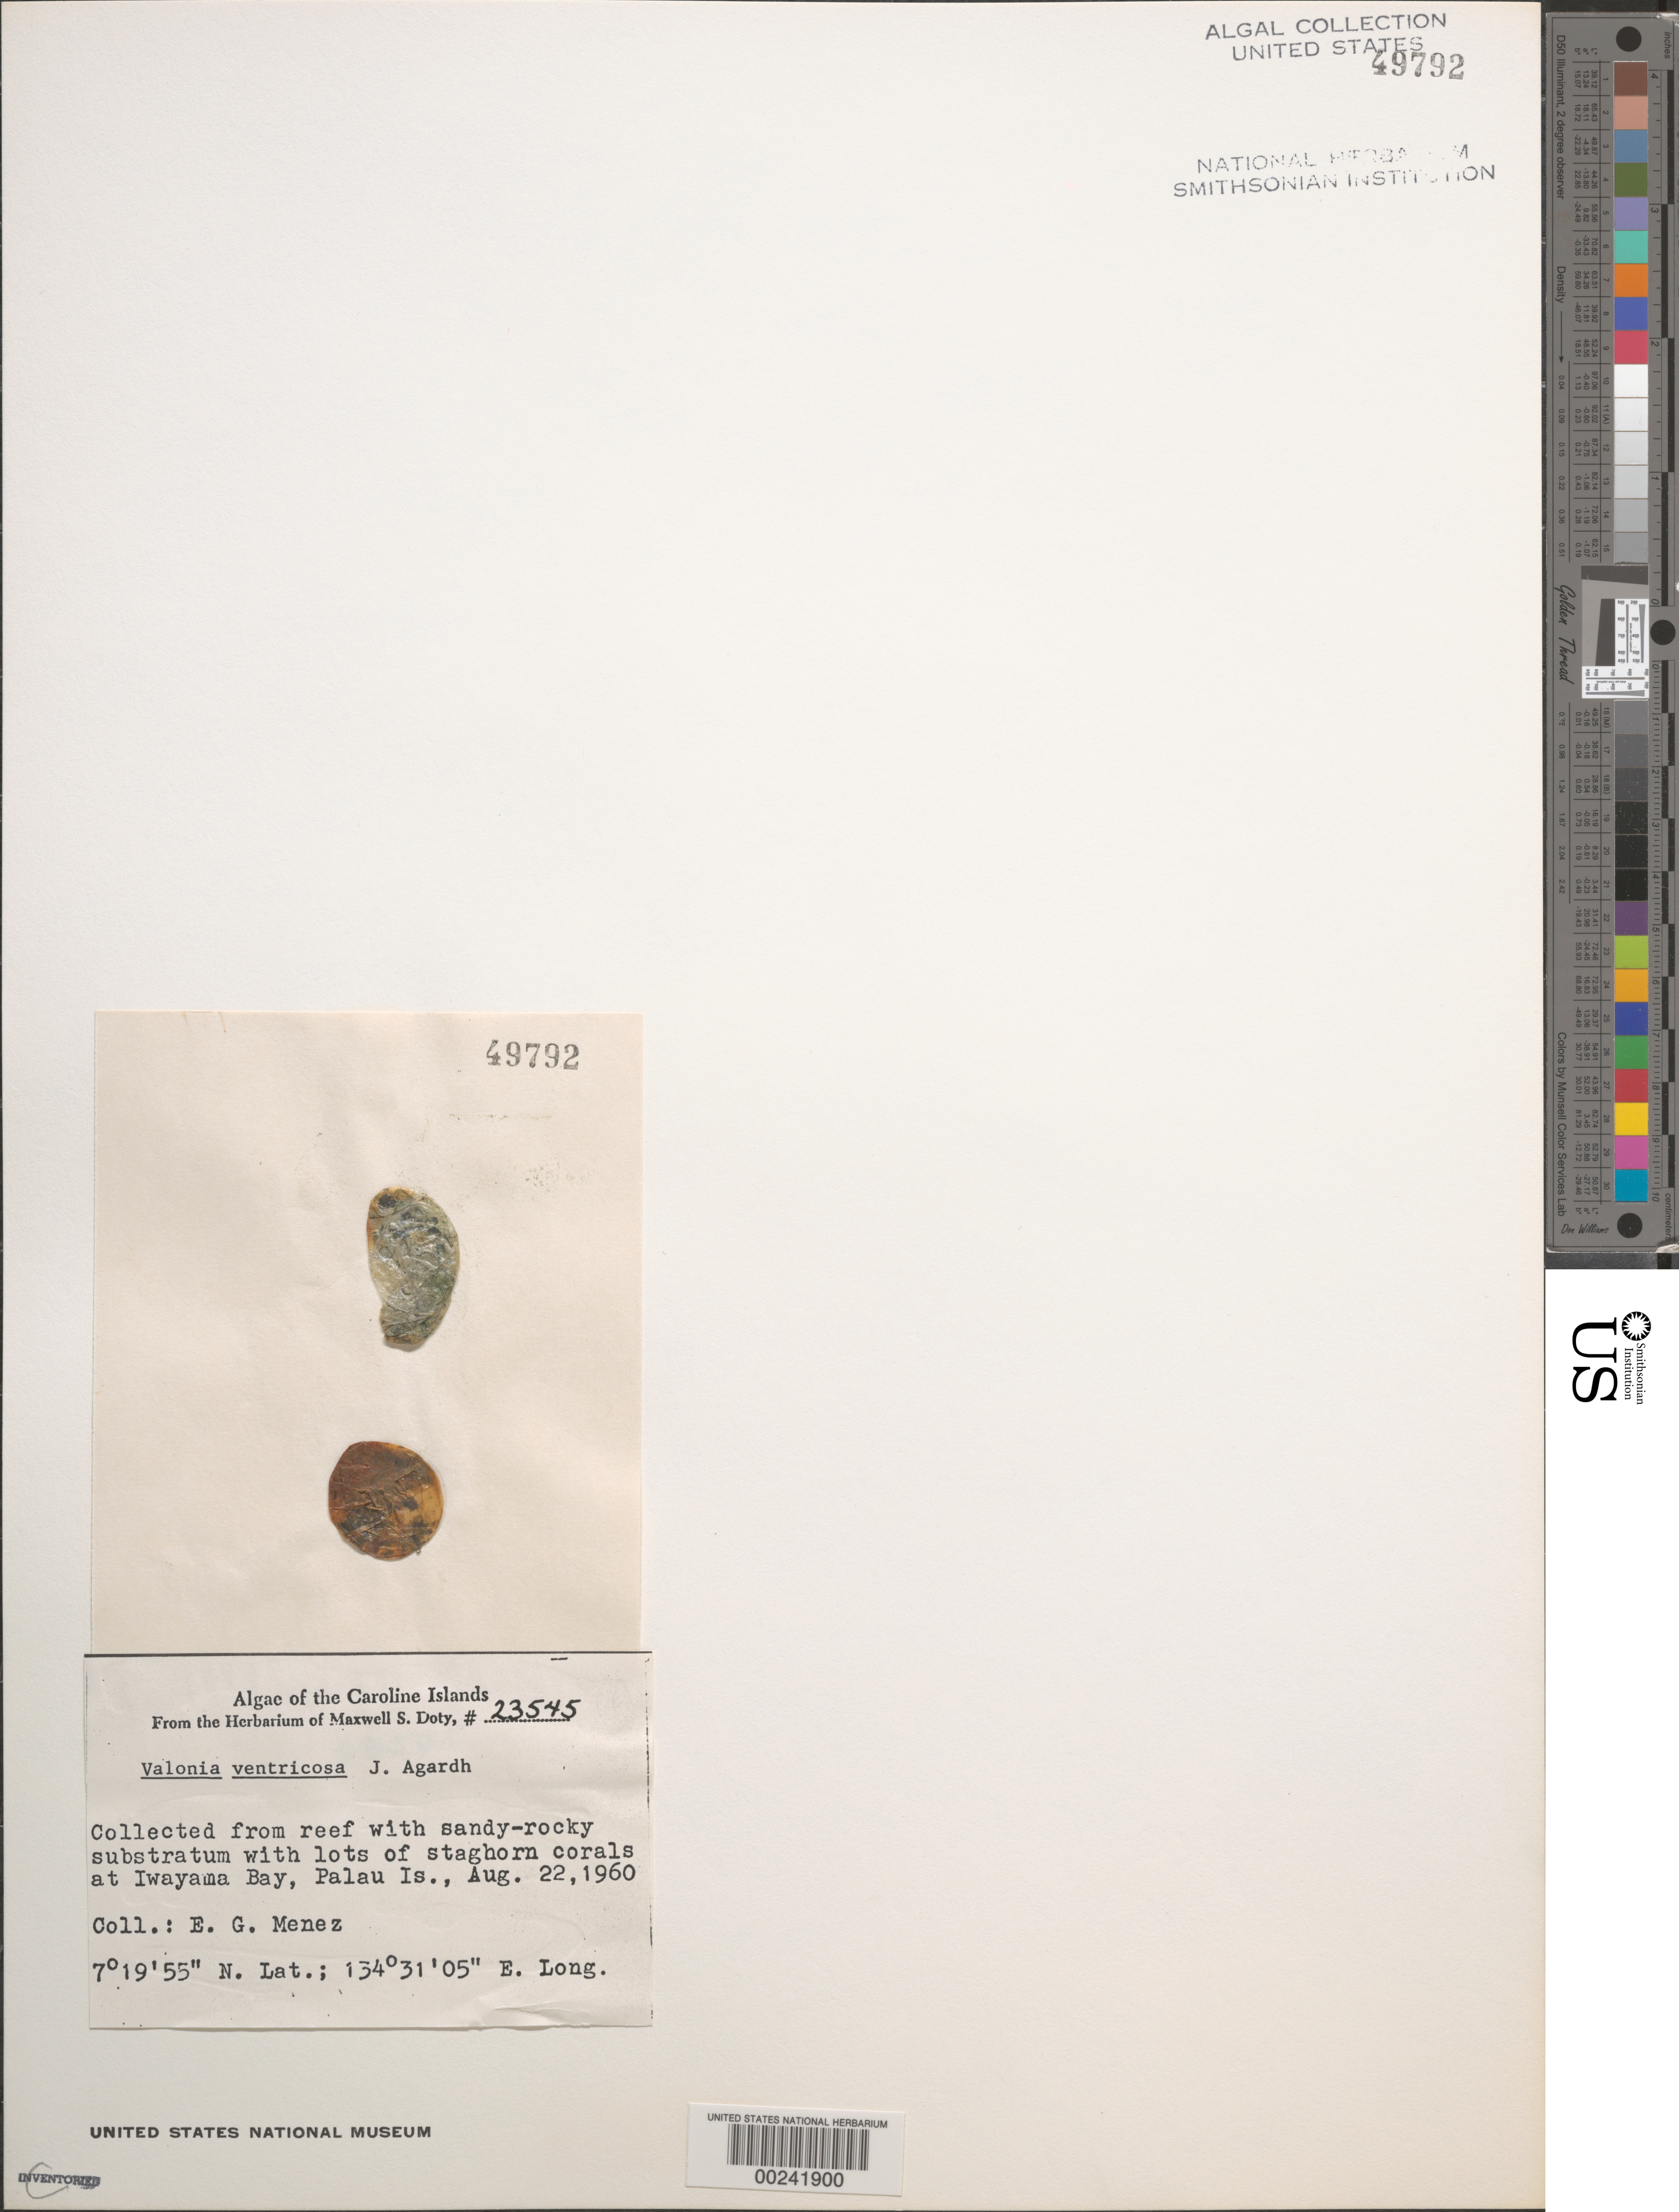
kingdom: Plantae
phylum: Chlorophyta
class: Ulvophyceae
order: Siphonocladales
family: Valoniaceae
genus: Valonia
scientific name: Valonia ventricosa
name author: J. Agardh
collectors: Meñez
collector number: MSD 23545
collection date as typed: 22 Aug 1960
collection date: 1960-08-22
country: Palau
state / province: Koror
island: Oreor (Koror)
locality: Iwayama Bay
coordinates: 7 19' 55" N, 134 31' 05" E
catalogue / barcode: US 49792